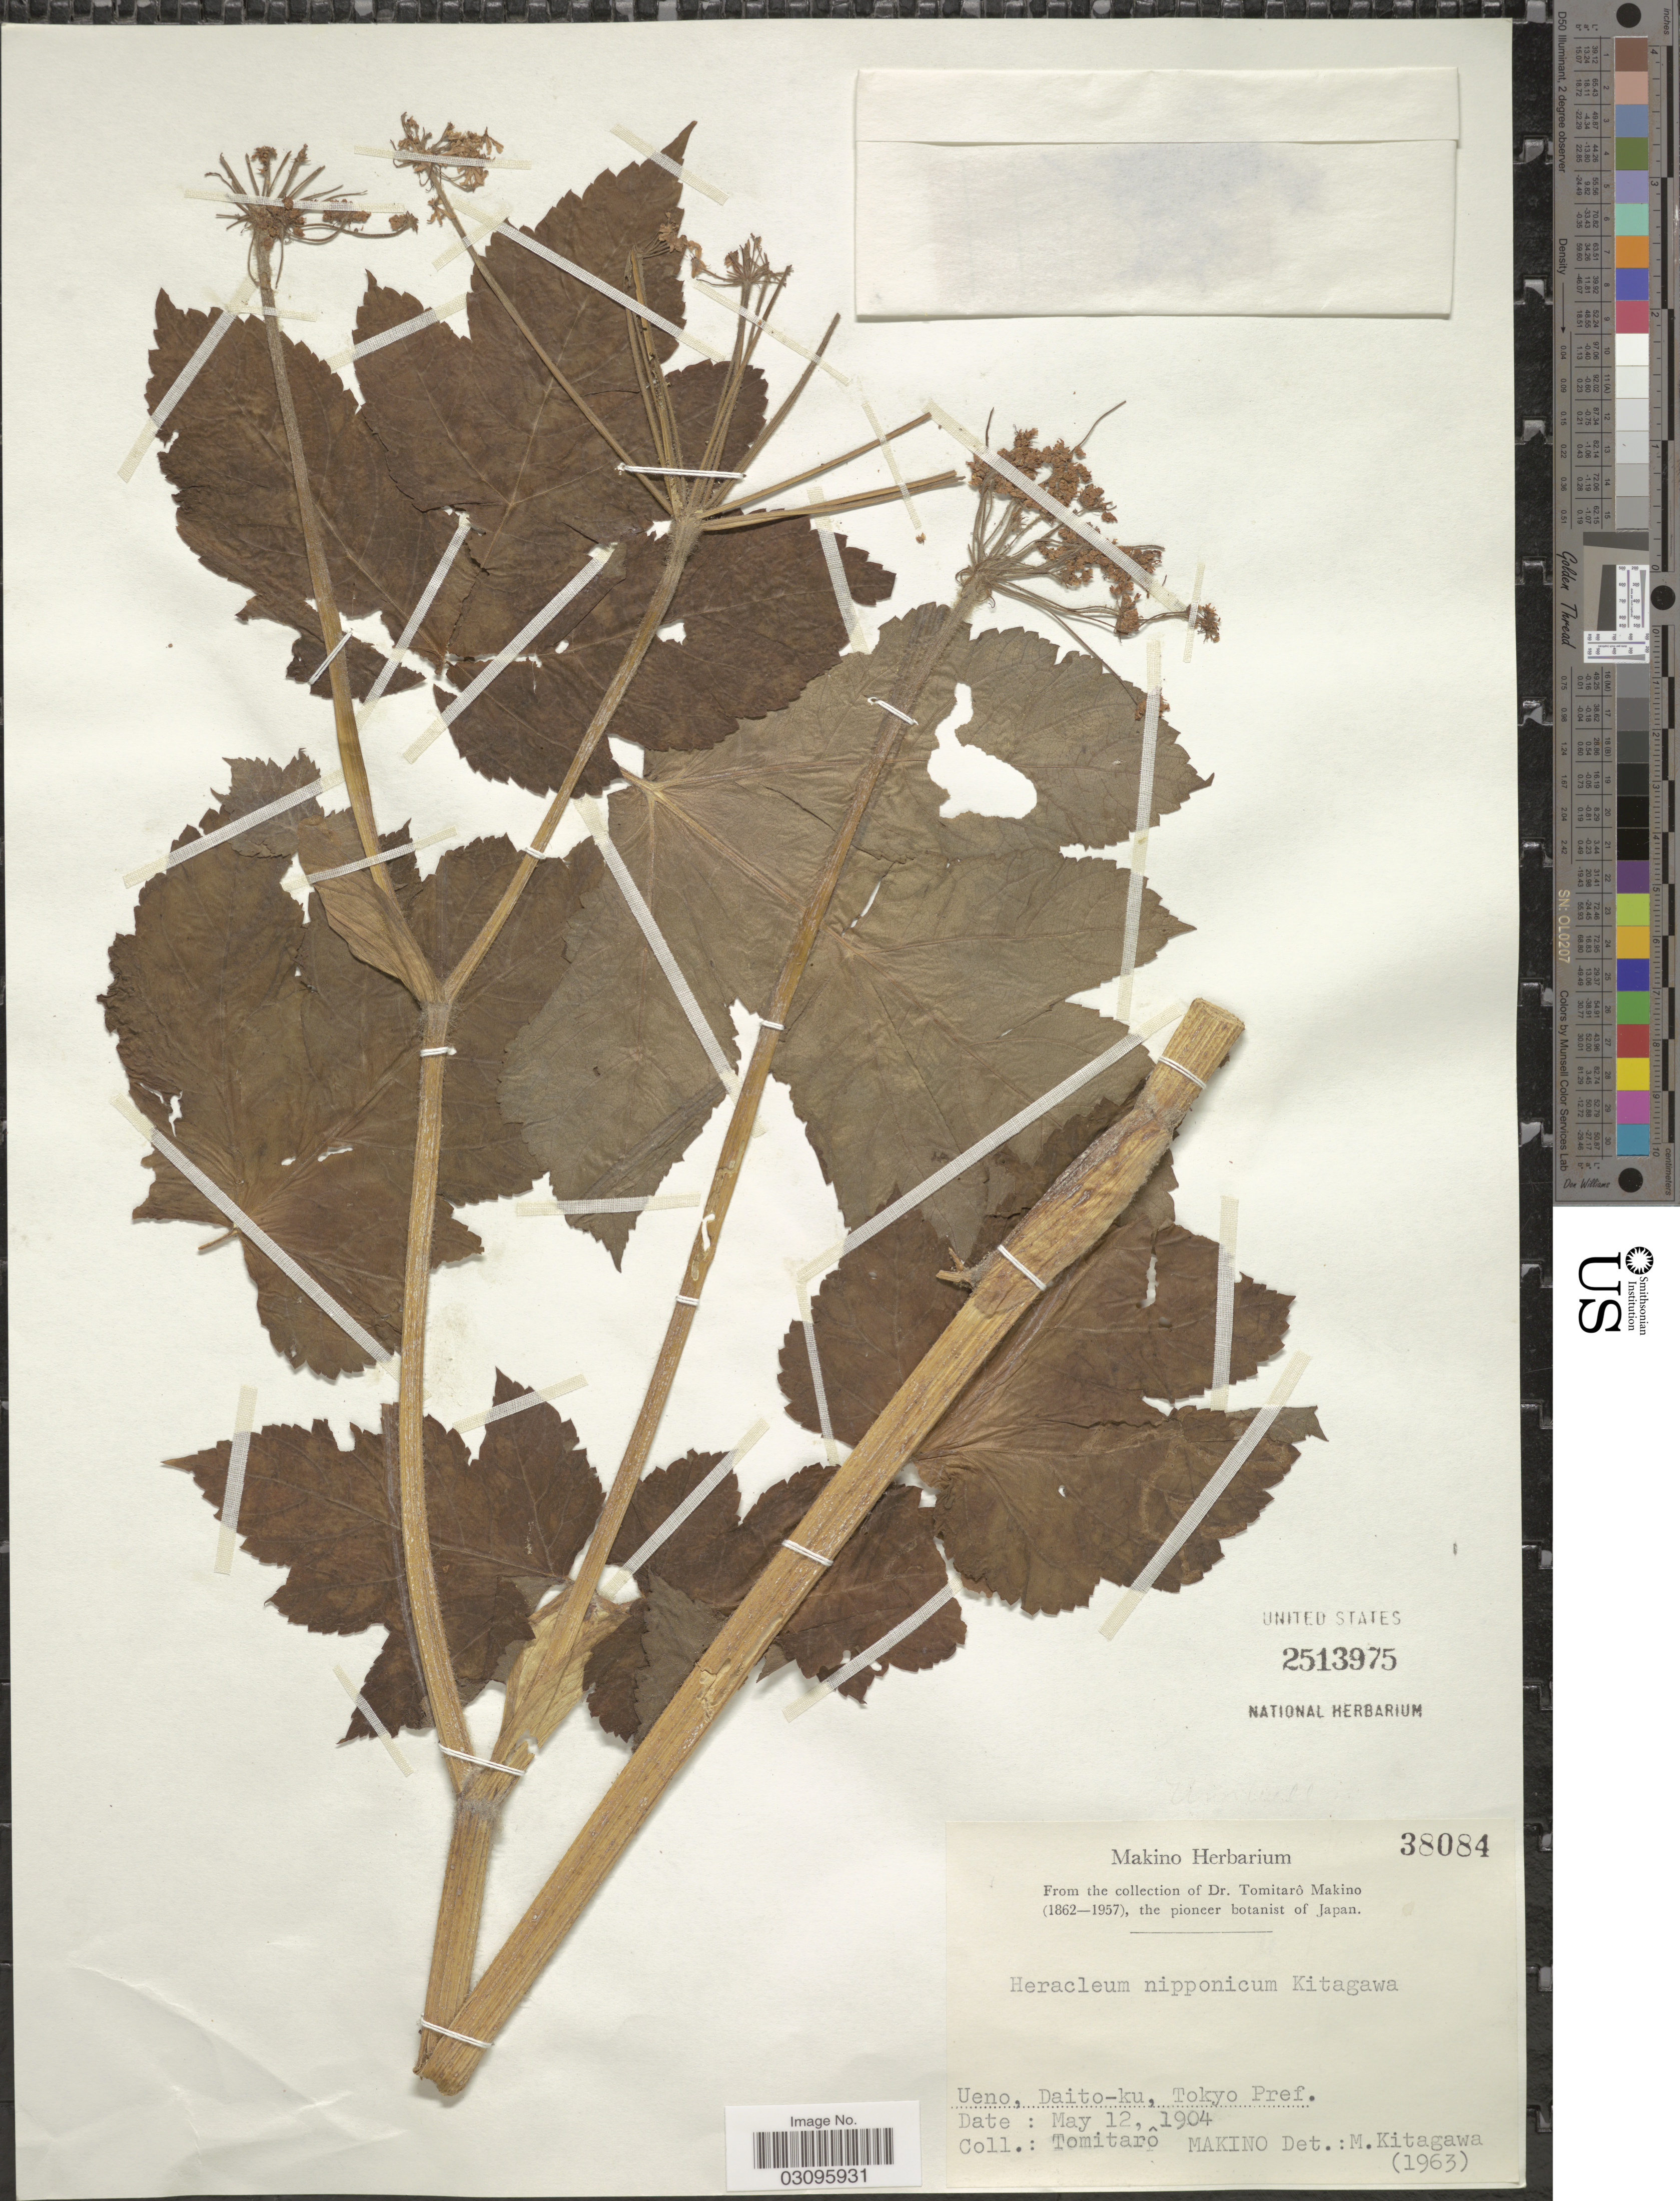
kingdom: Plantae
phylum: Tracheophyta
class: Magnoliopsida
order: Apiales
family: Apiaceae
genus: Heracleum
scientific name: Heracleum nipponicum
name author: Kitag.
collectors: T. Makino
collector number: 38084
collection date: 1904-05-12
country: Japan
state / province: Tokyo, Federal City of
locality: Ueno, Daito-ku, Tokyo Pref.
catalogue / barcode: US 2513975